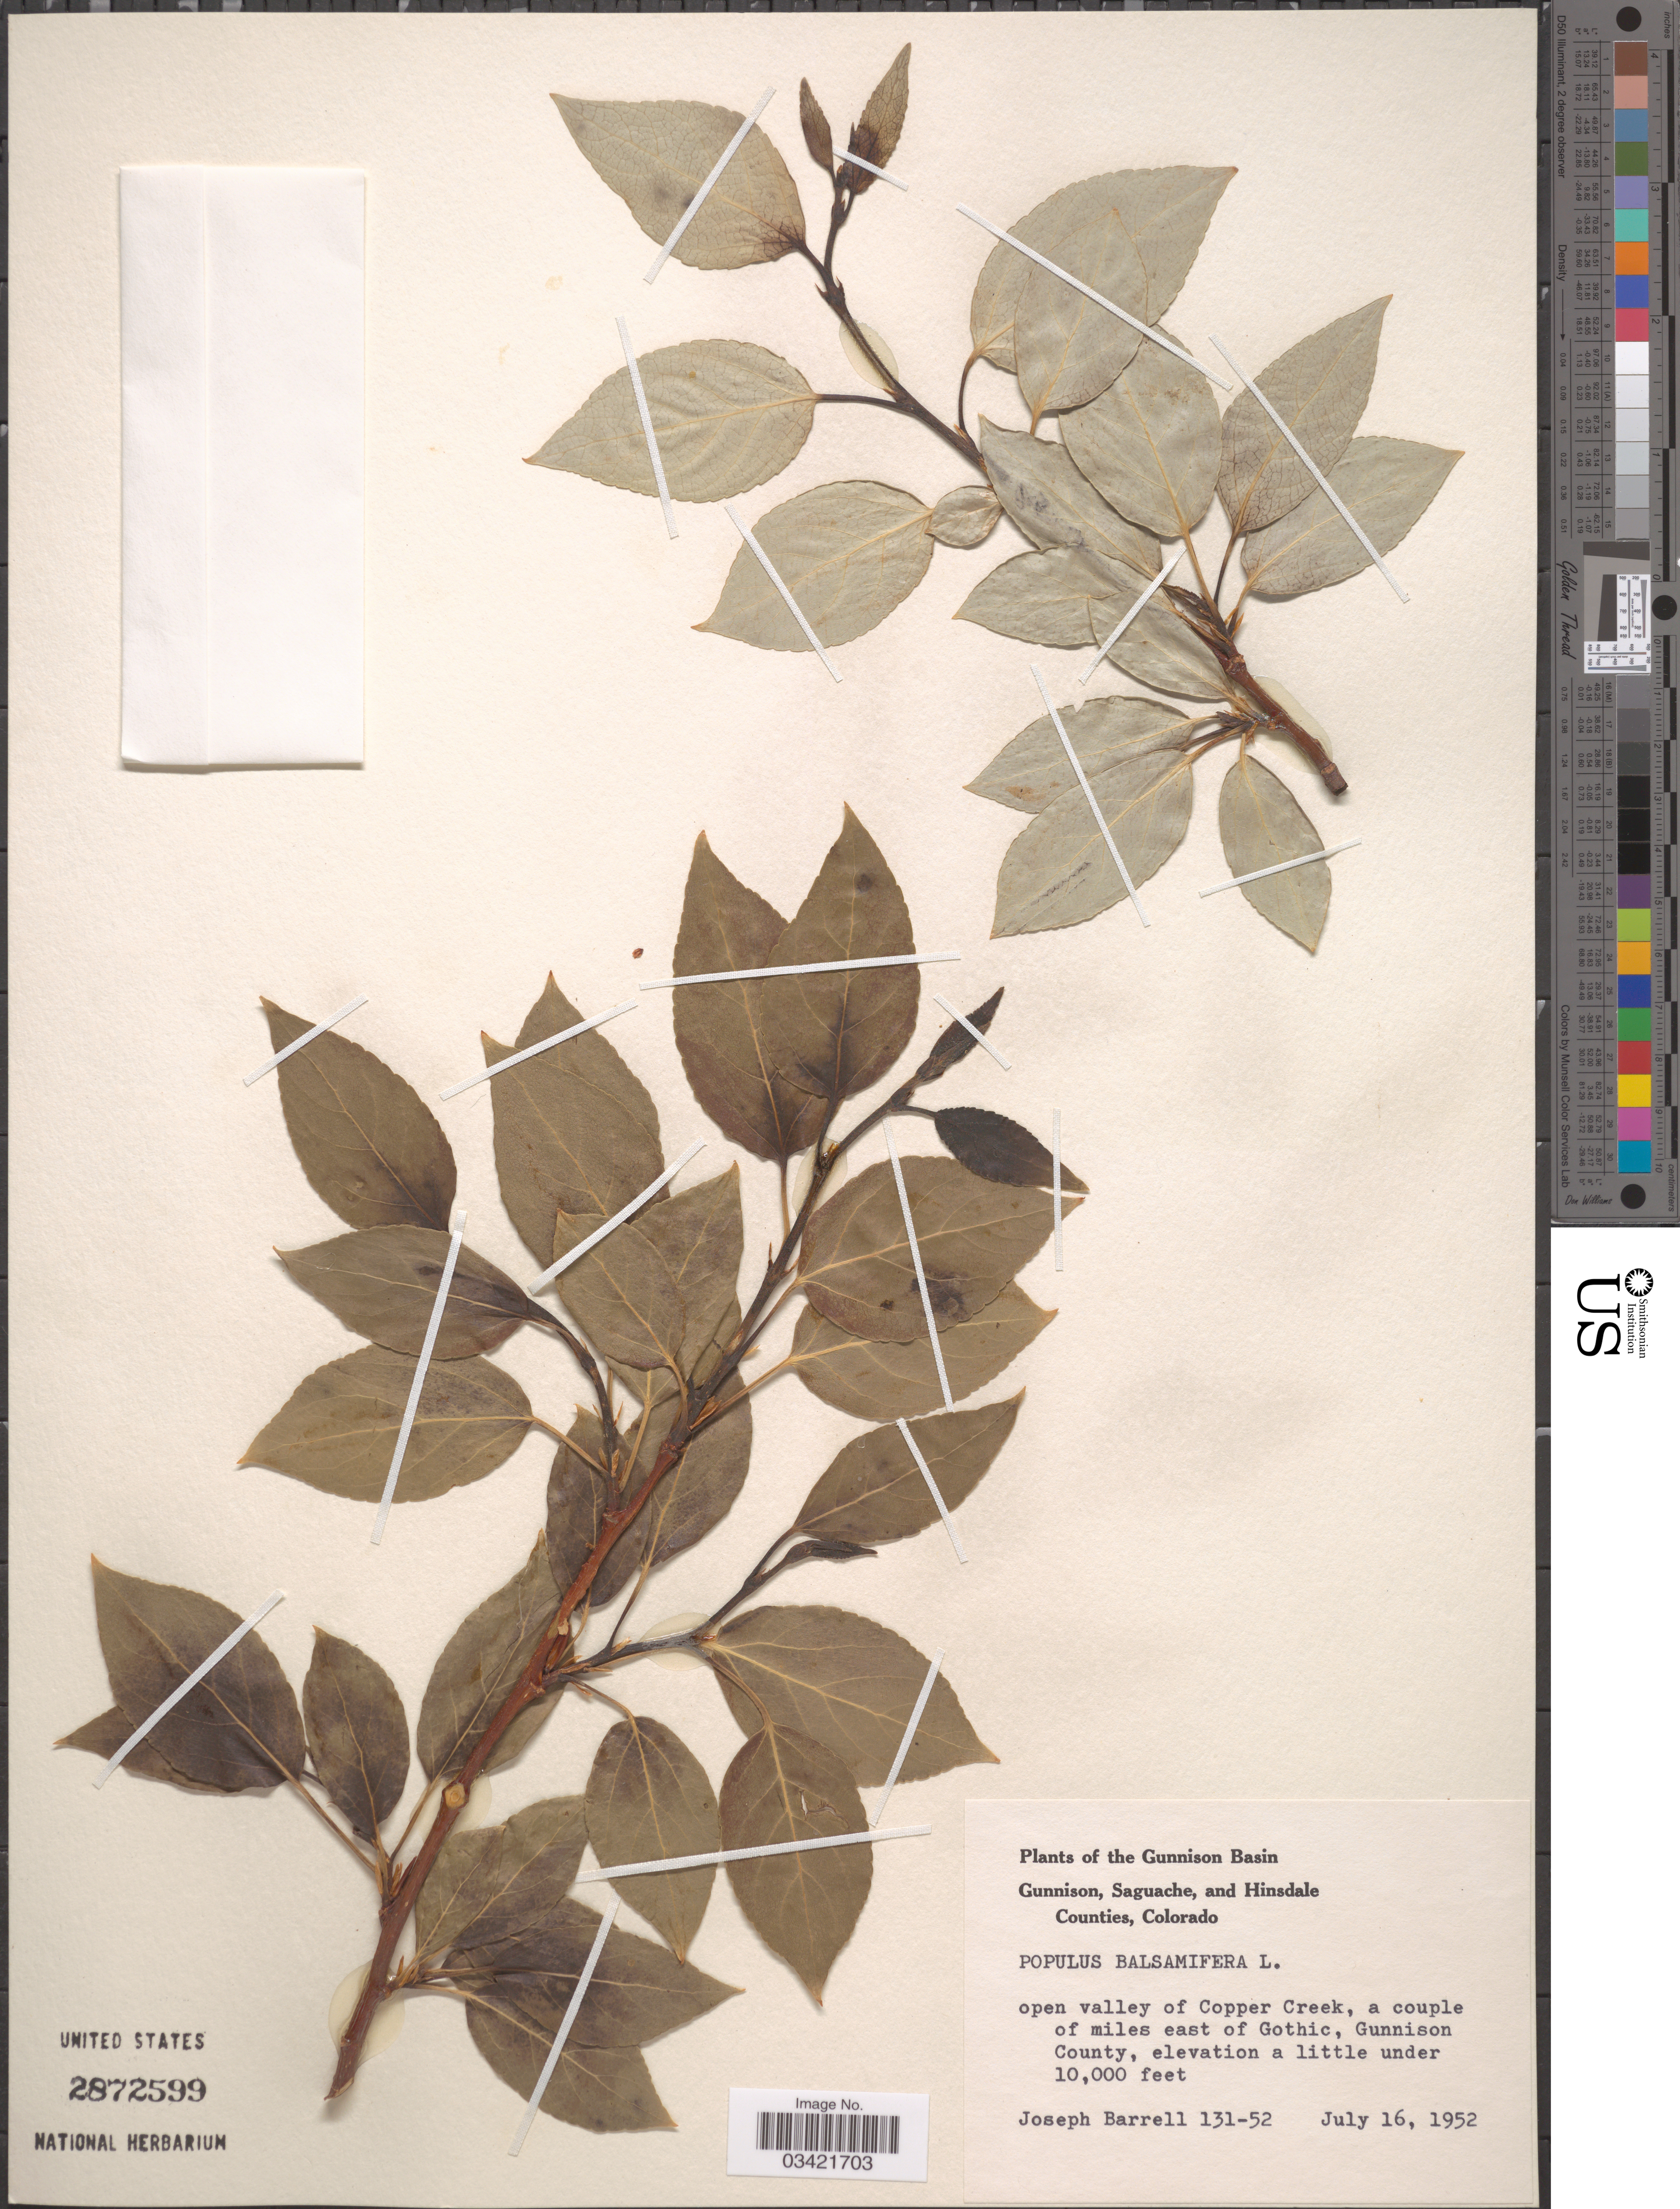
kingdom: Plantae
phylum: Tracheophyta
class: Magnoliopsida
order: Malpighiales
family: Salicaceae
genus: Populus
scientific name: Populus balsamifera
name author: L.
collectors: J. Barrell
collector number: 131-52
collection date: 1952-07-16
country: United States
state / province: Colorado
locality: The Gunnison Basin. Open valley of Copper Creek, a couple of miles east of Gothick, Gunnison County.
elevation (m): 3048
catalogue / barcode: US 2872599